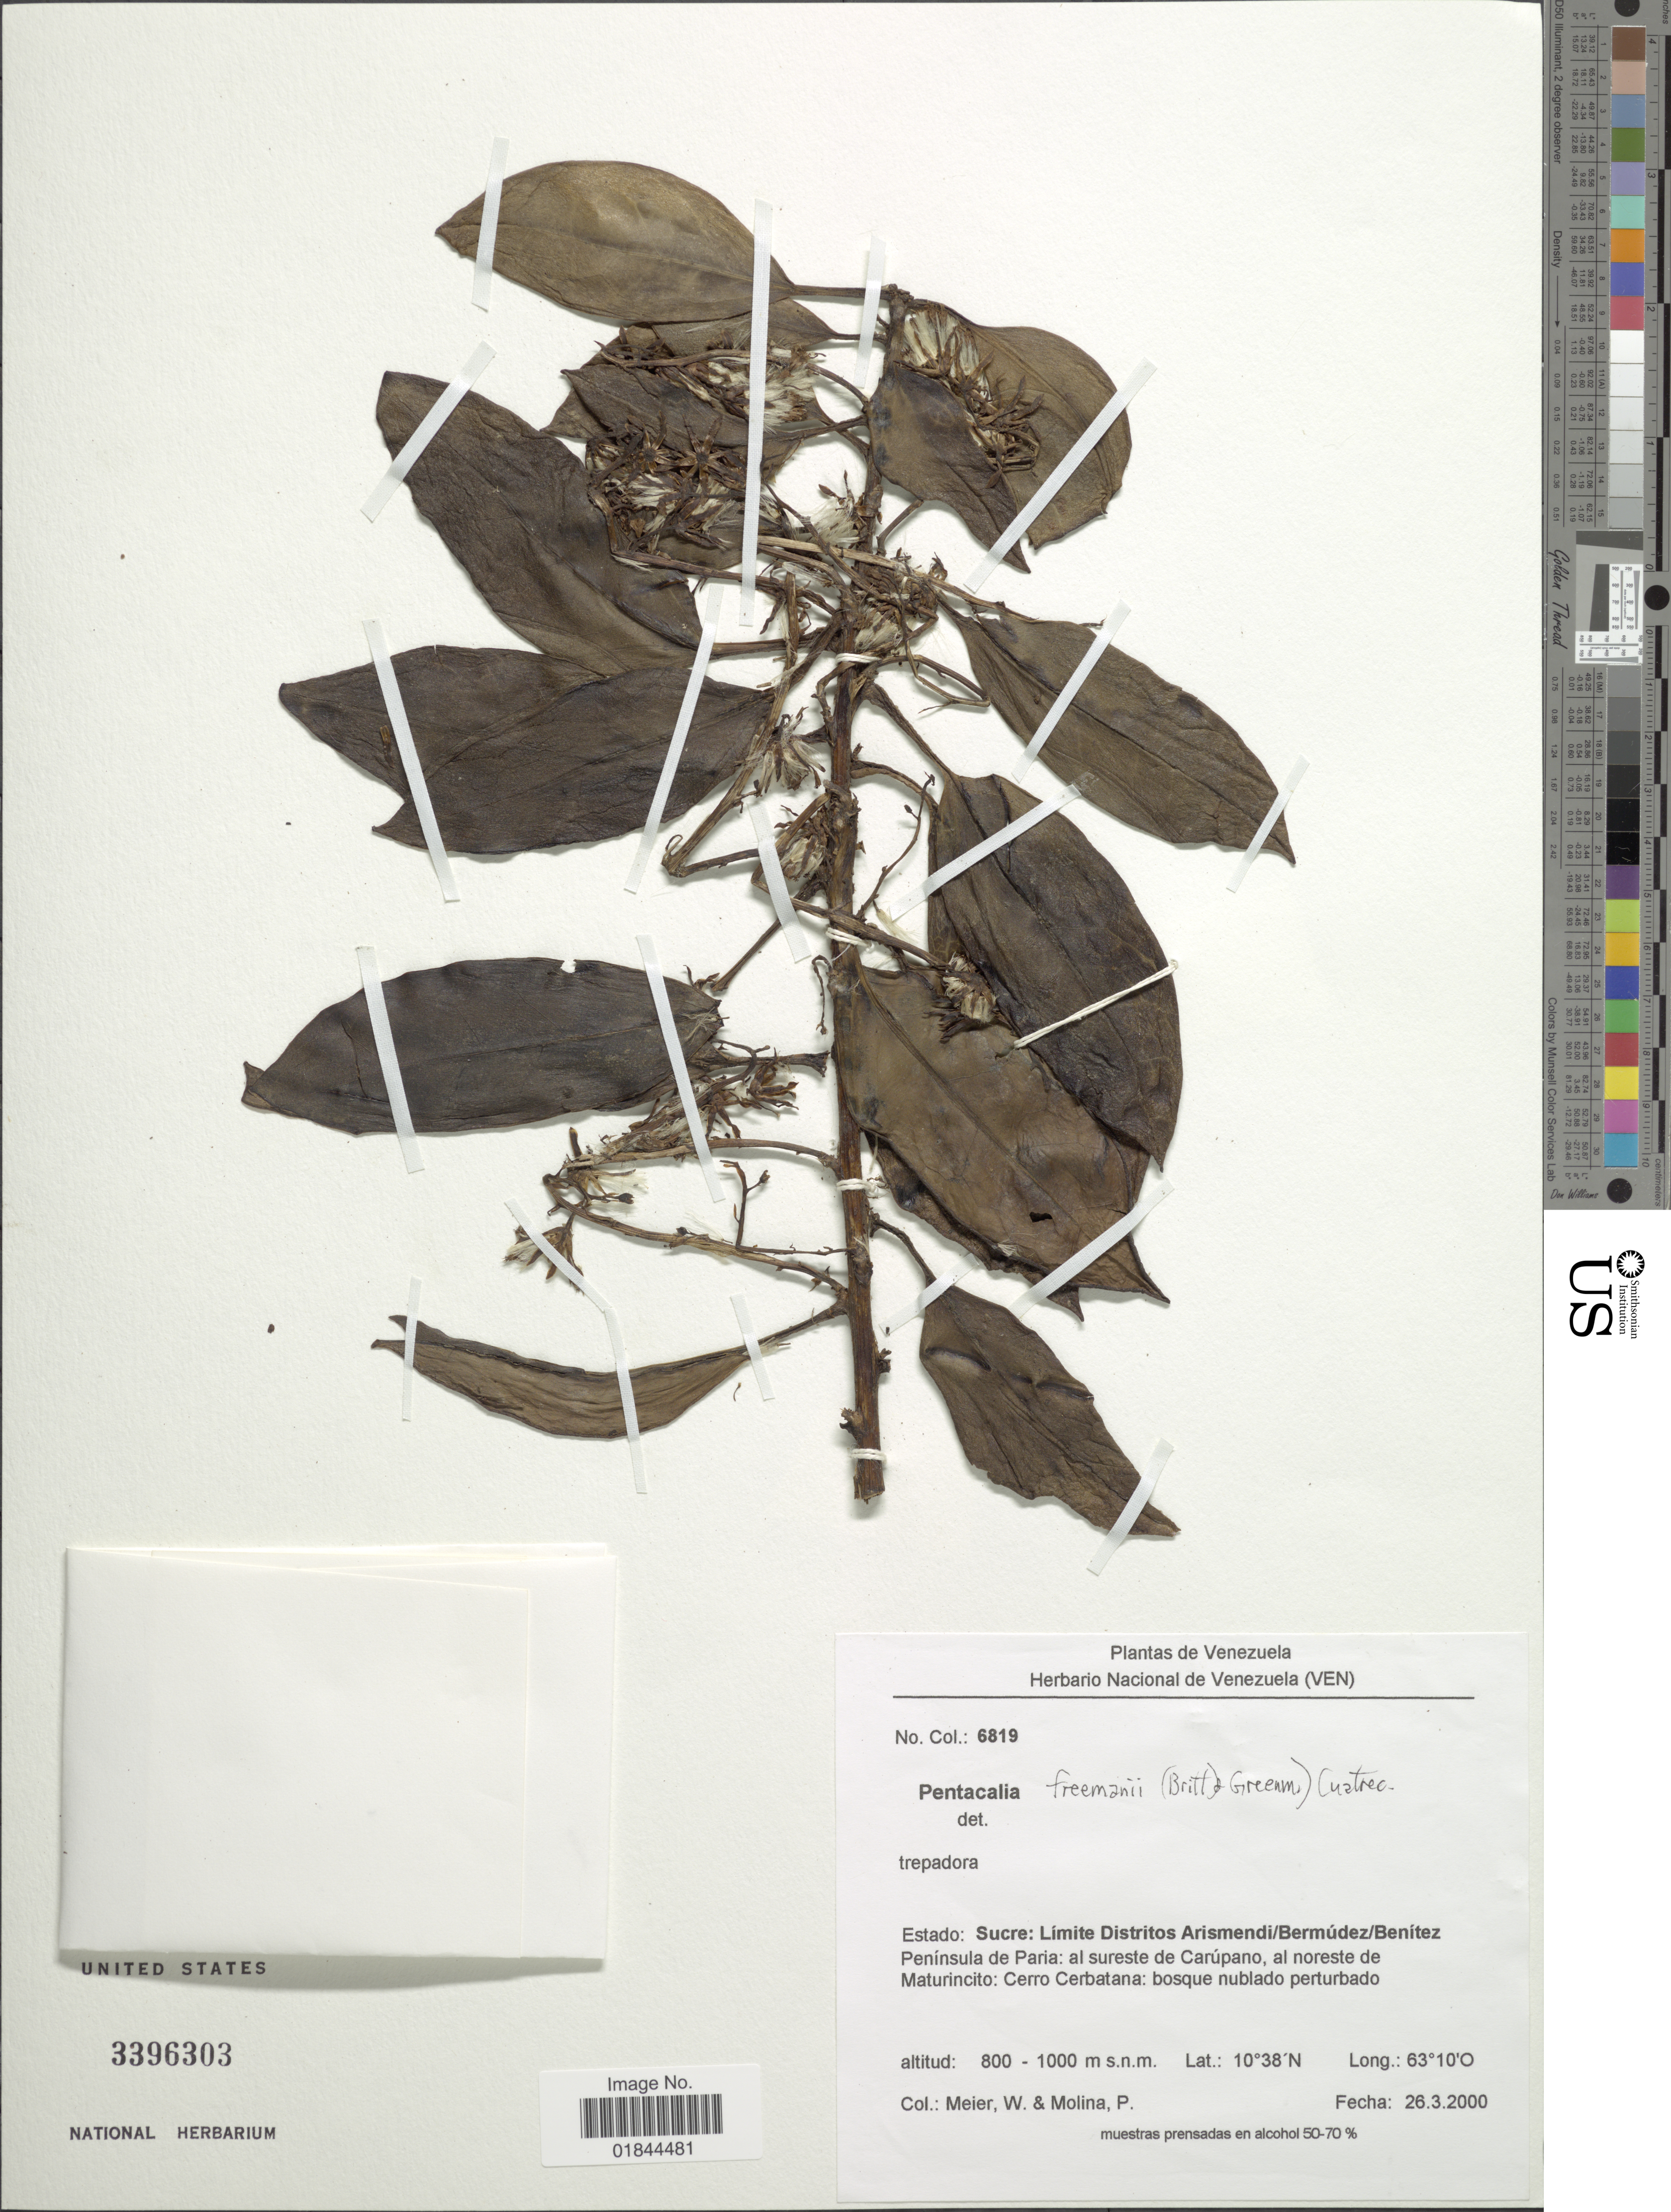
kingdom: Plantae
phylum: Tracheophyta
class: Magnoliopsida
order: Asterales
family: Asteraceae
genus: Pentacalia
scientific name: Pentacalia freemanii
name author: (Britton & Greenm.) Cuatrec.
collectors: W. Meier & P. Molina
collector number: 6819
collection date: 2000-03-26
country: Venezuela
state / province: Sucre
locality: Límite Distritos Arismendi/Bermúdez/Benítez Península de Paria: al sureste de Carúpano, al noreste de Maturincito: Cerro Cerbatana: bosque nublado perturbado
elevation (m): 800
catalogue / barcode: US 3396303